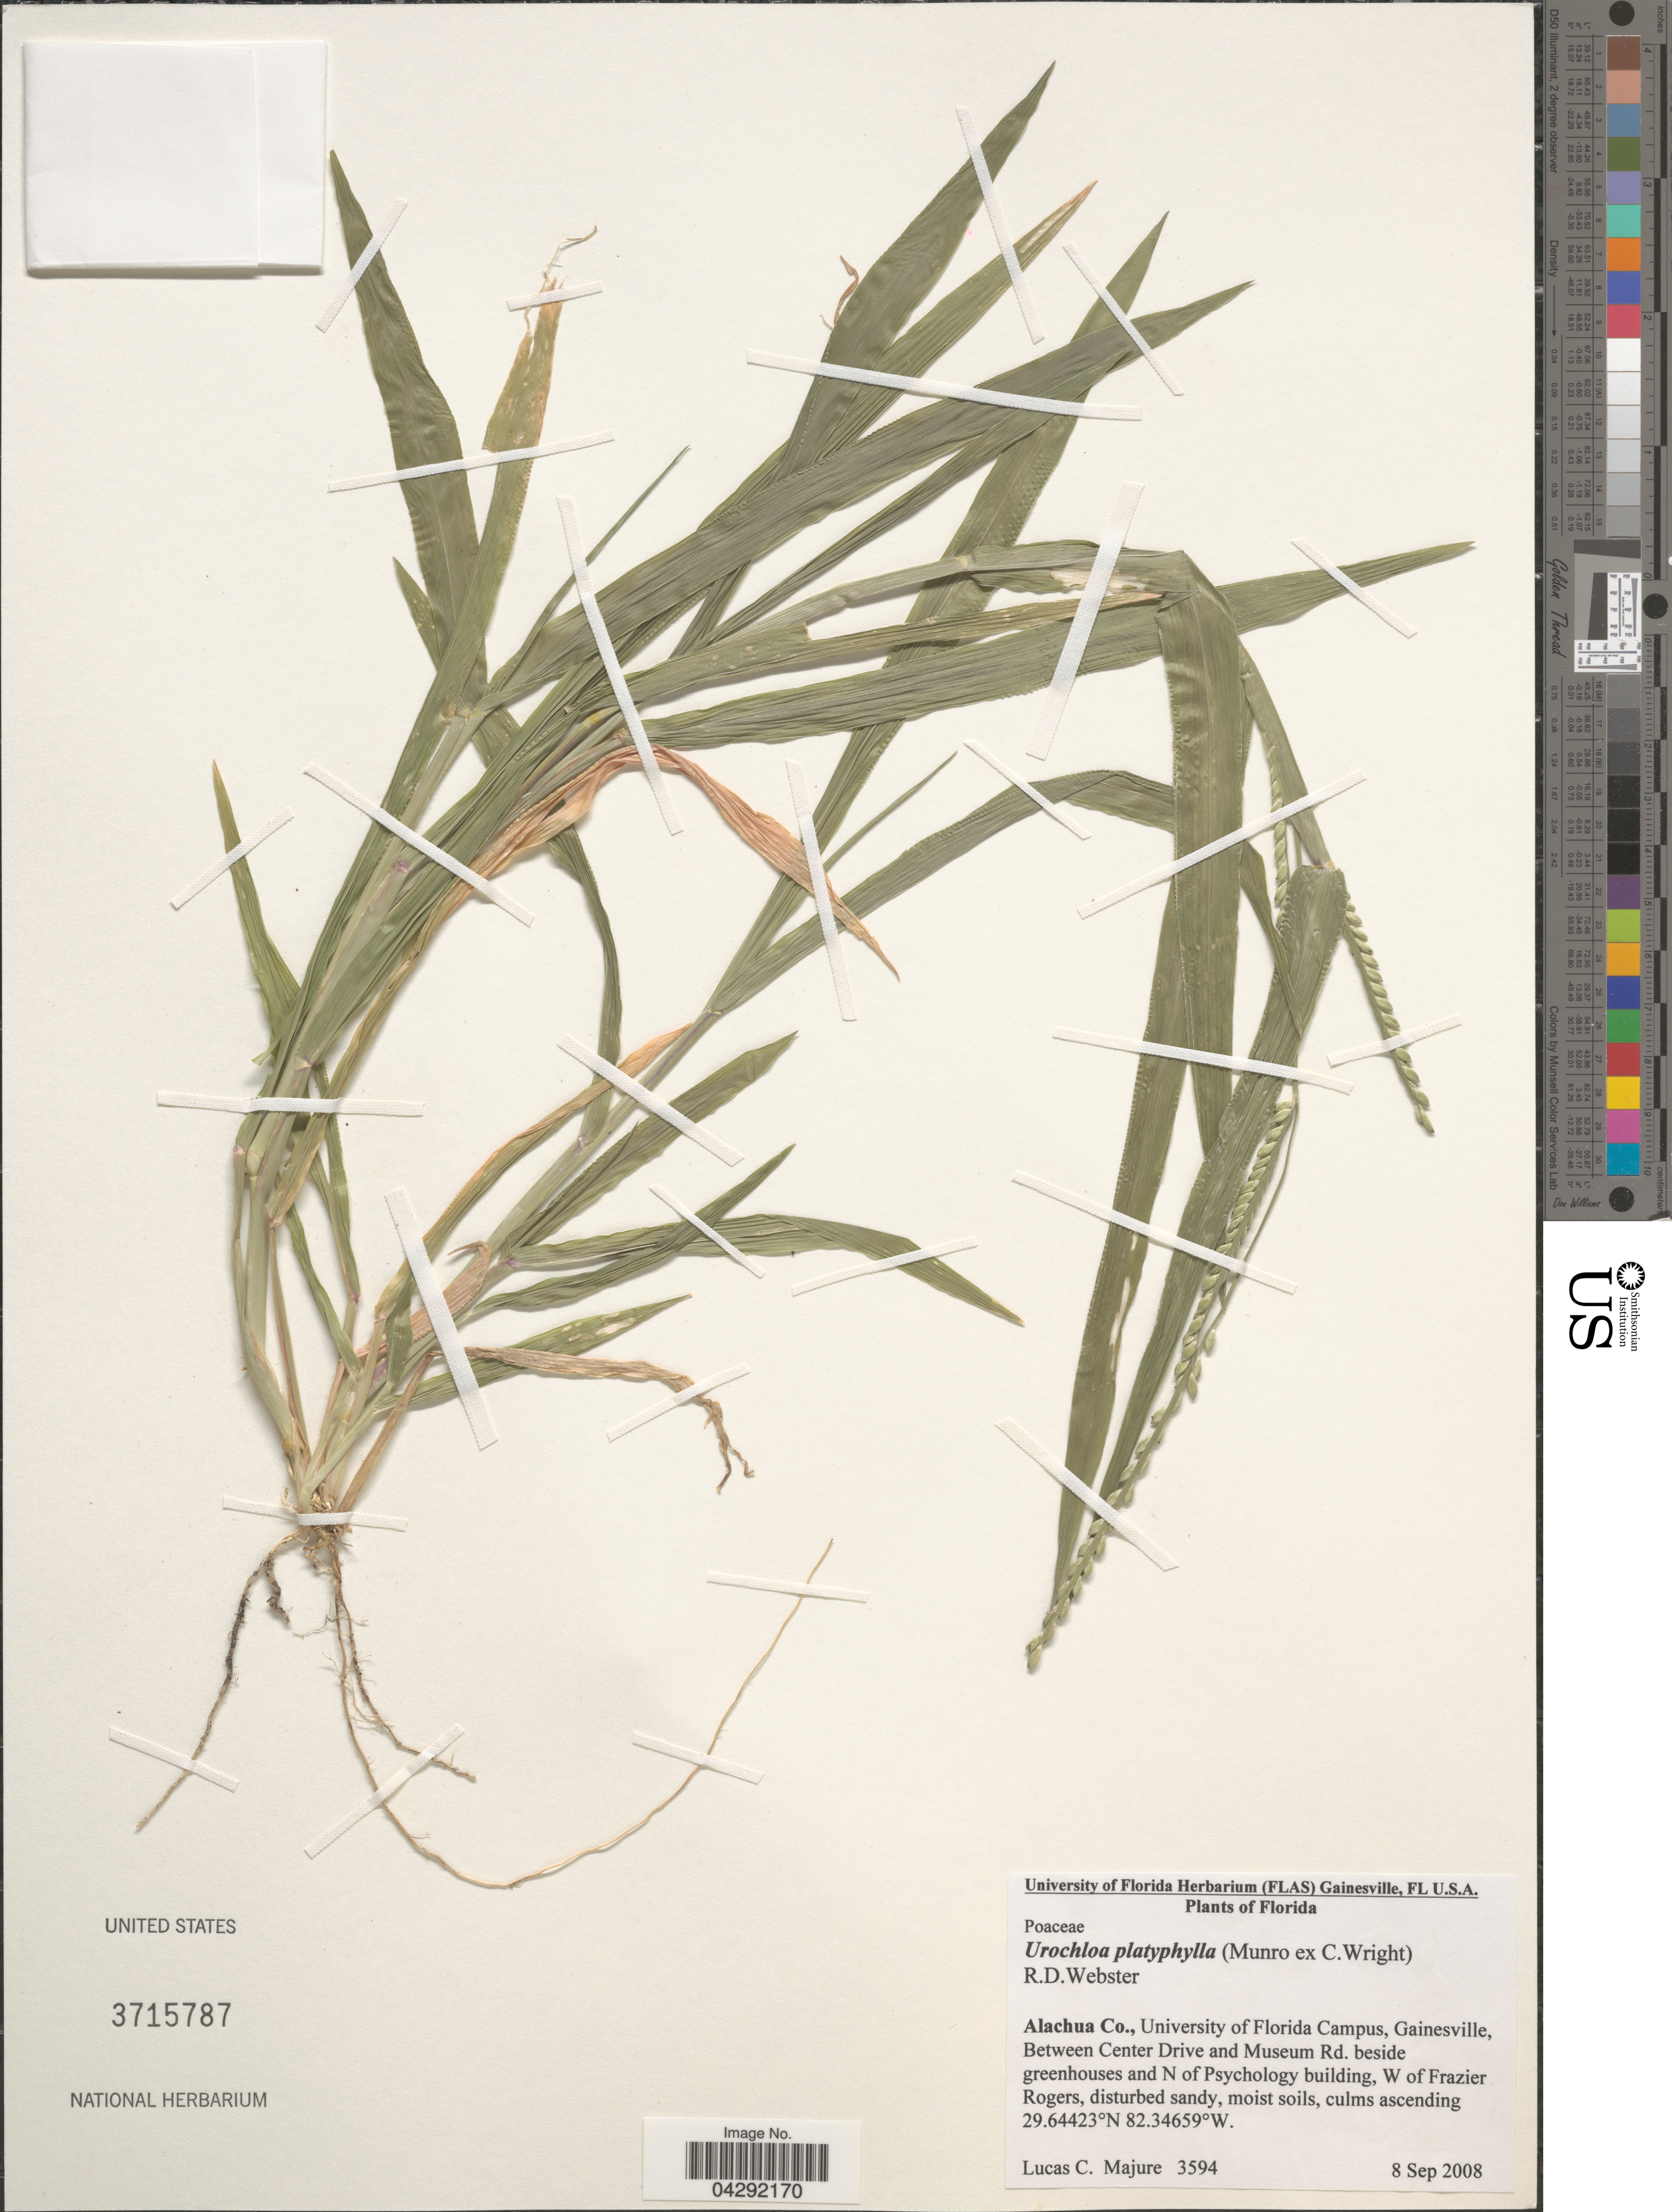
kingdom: Plantae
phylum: Tracheophyta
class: Liliopsida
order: Poales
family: Poaceae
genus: Urochloa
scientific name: Urochloa humidicola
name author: (Rendle) Morrone & Zuloaga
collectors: L. C. Majure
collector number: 3594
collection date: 2008-09-08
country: United States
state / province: Florida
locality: Alachua Co., University of Florida Campus, Gainesville, Between Center Drive and Museum Rd. beside greenhouses and N of Psychology building, W of Frazier Rogers.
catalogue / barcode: US 3715787